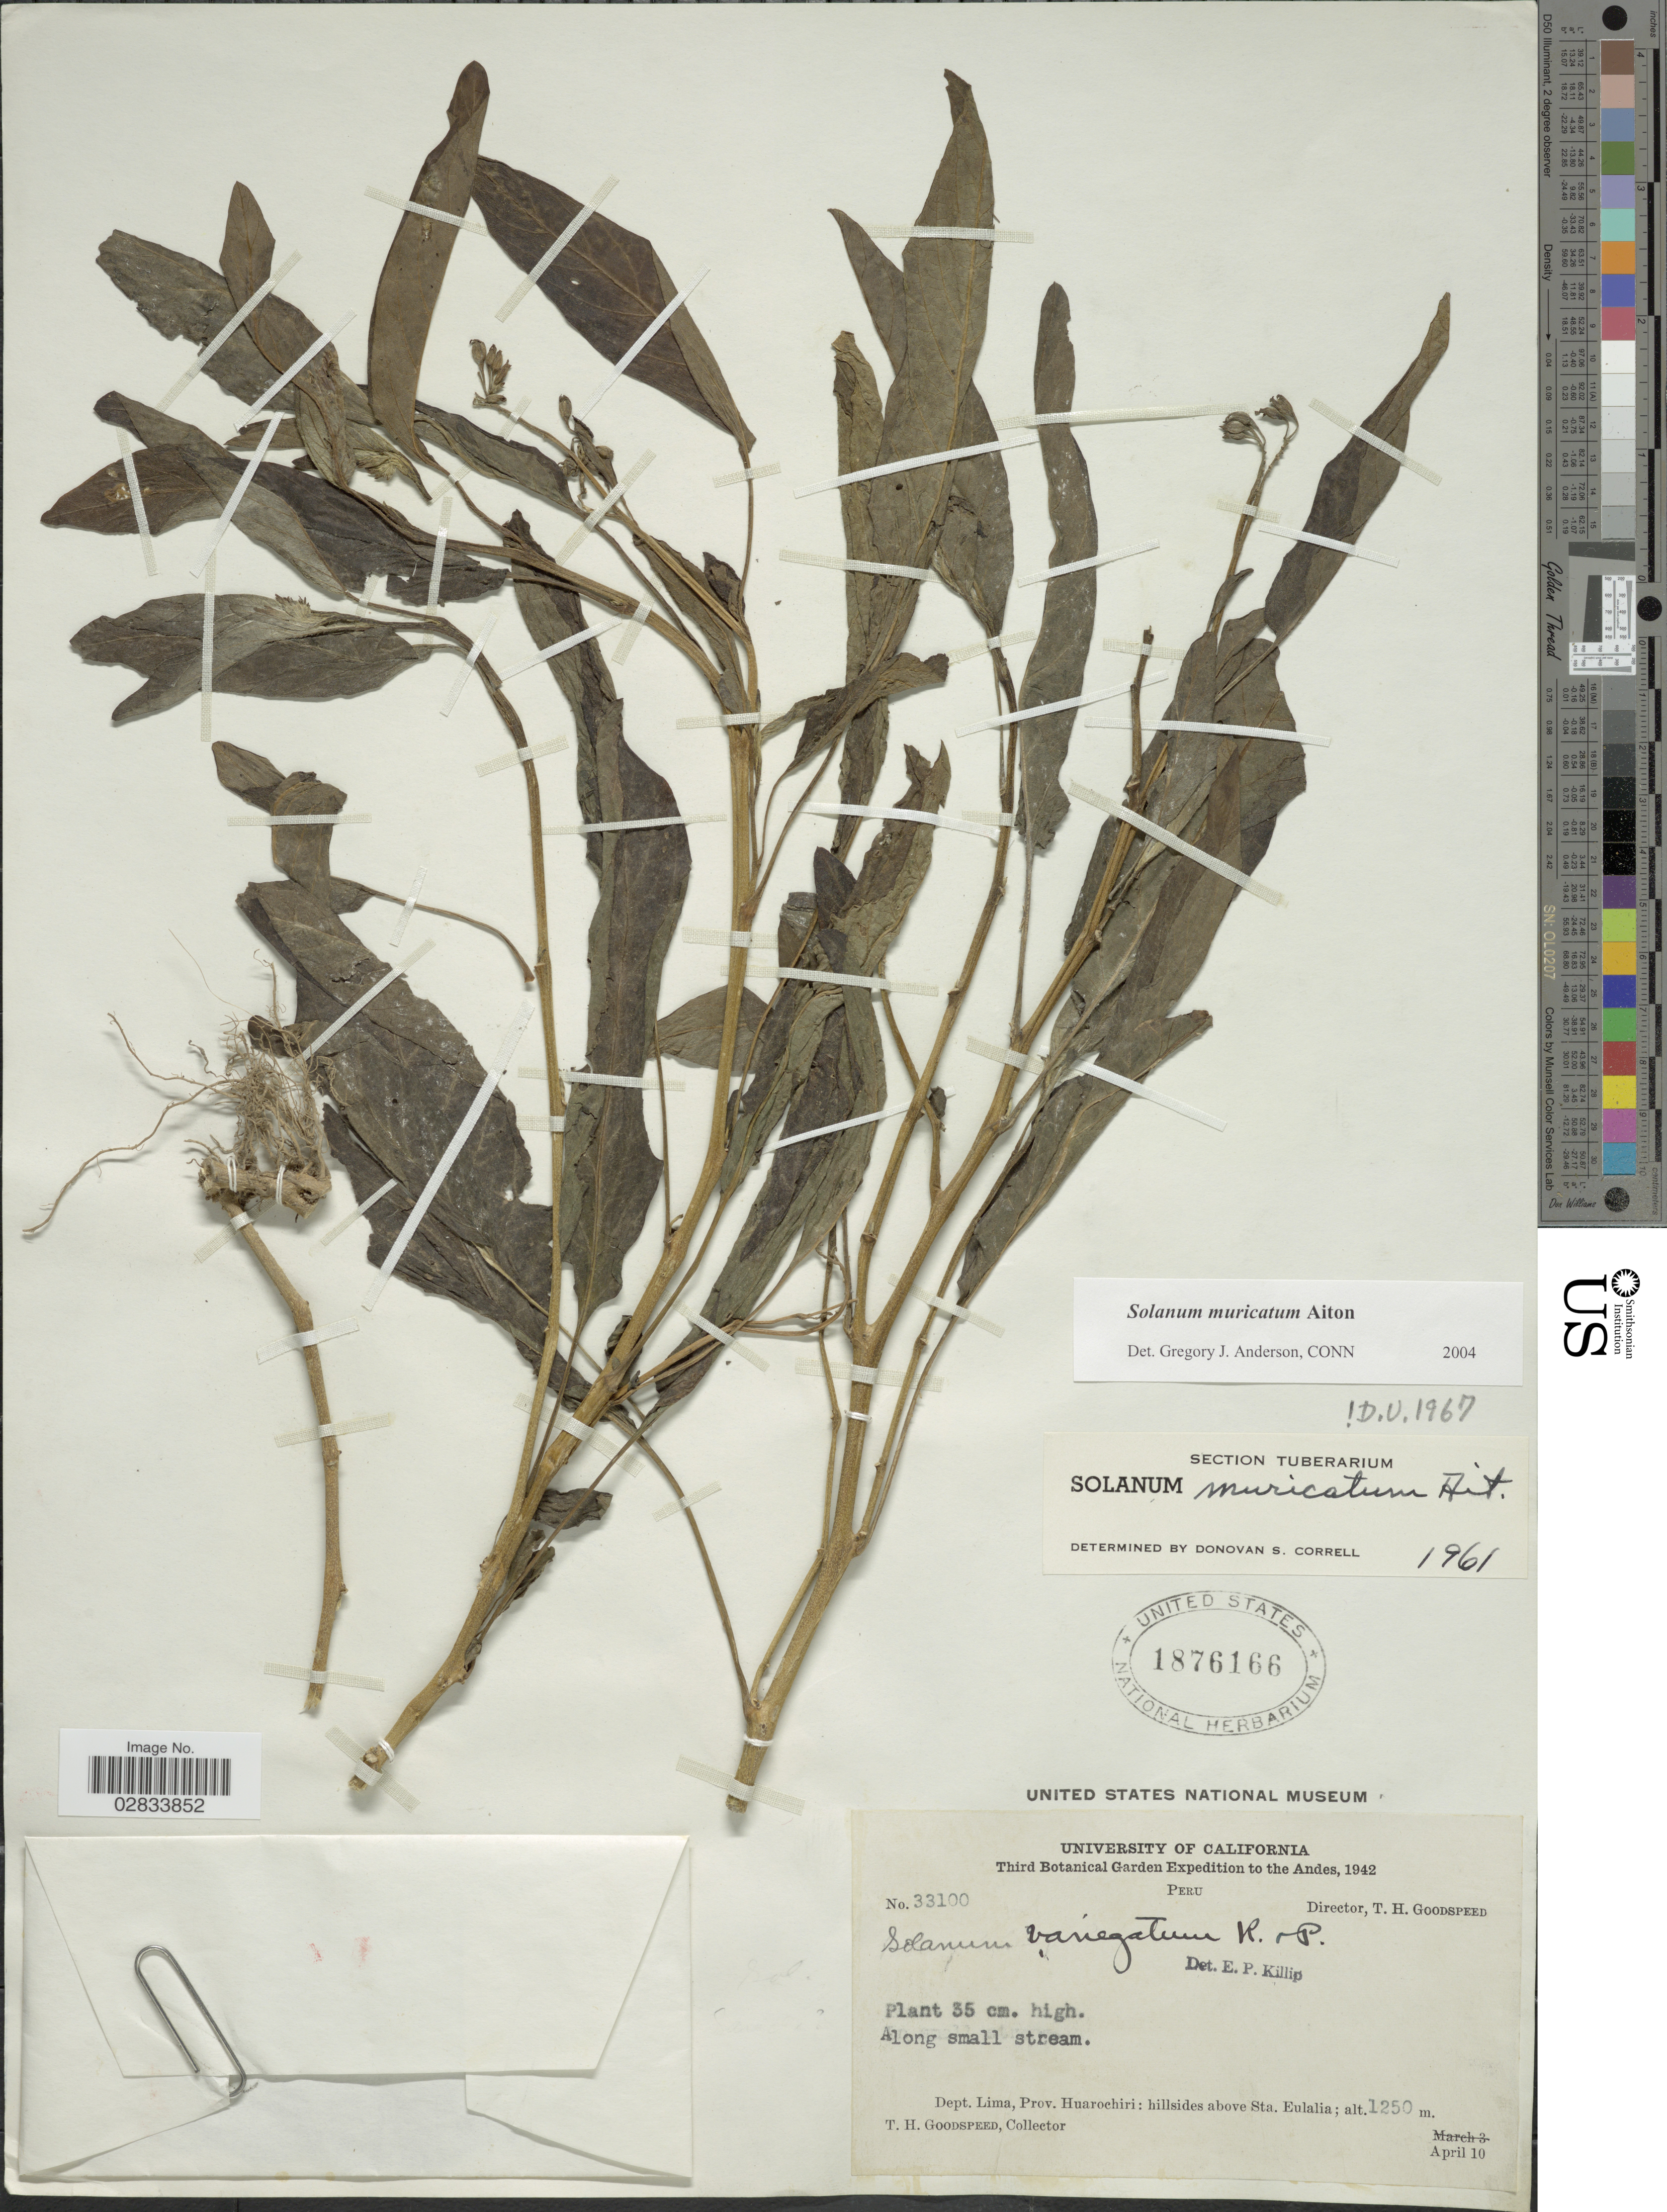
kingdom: Plantae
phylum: Tracheophyta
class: Magnoliopsida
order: Solanales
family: Solanaceae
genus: Solanum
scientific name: Solanum muricatum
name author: Aiton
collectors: T. Goodspeed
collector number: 33100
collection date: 1942-04-10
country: Peru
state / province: Lima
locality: The Andes, Dept. Lima, Prov. Huarochiri: hillsides above Sta. Eulalia.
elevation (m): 1250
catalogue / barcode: US 1876166